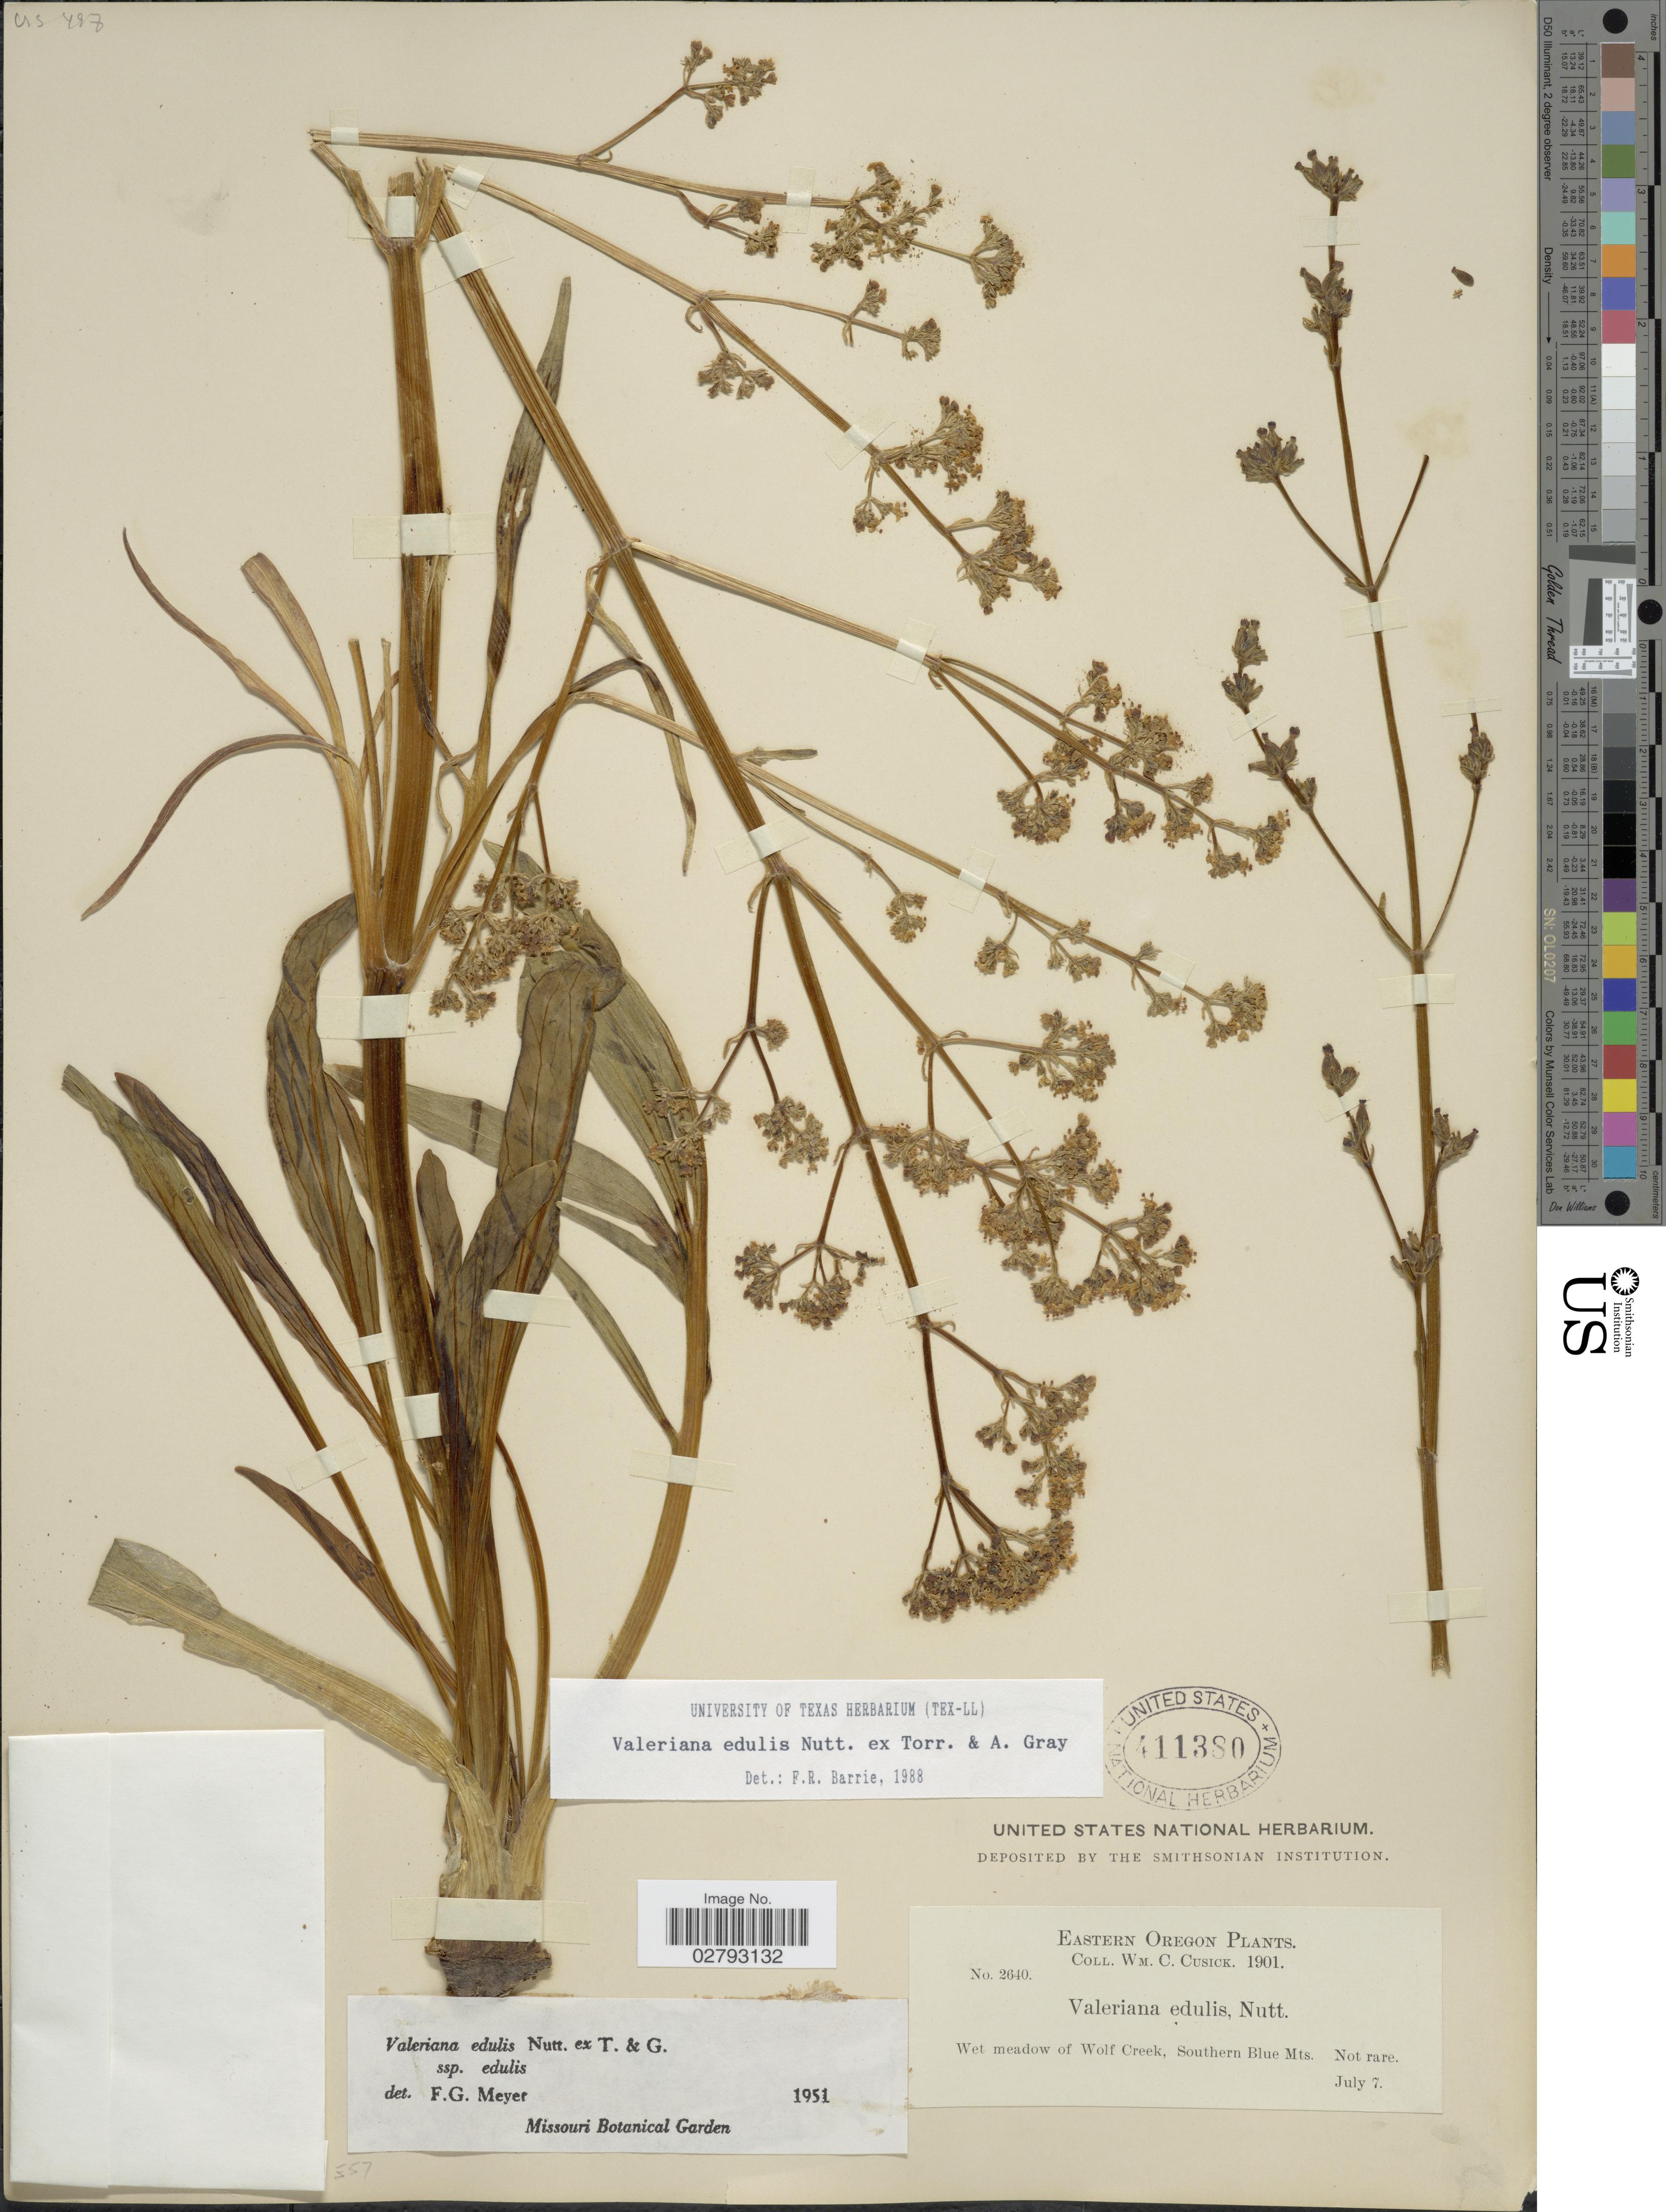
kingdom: Plantae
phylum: Tracheophyta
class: Magnoliopsida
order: Dipsacales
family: Caprifoliaceae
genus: Valeriana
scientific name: Valeriana edulis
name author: Nutt.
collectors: W. C. Cusick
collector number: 2640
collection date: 1901-07-07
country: United States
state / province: Oregon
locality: Eastern Oregon. Wet meadow of Wolf Creek, Southern Blue Mts.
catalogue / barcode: US 411380